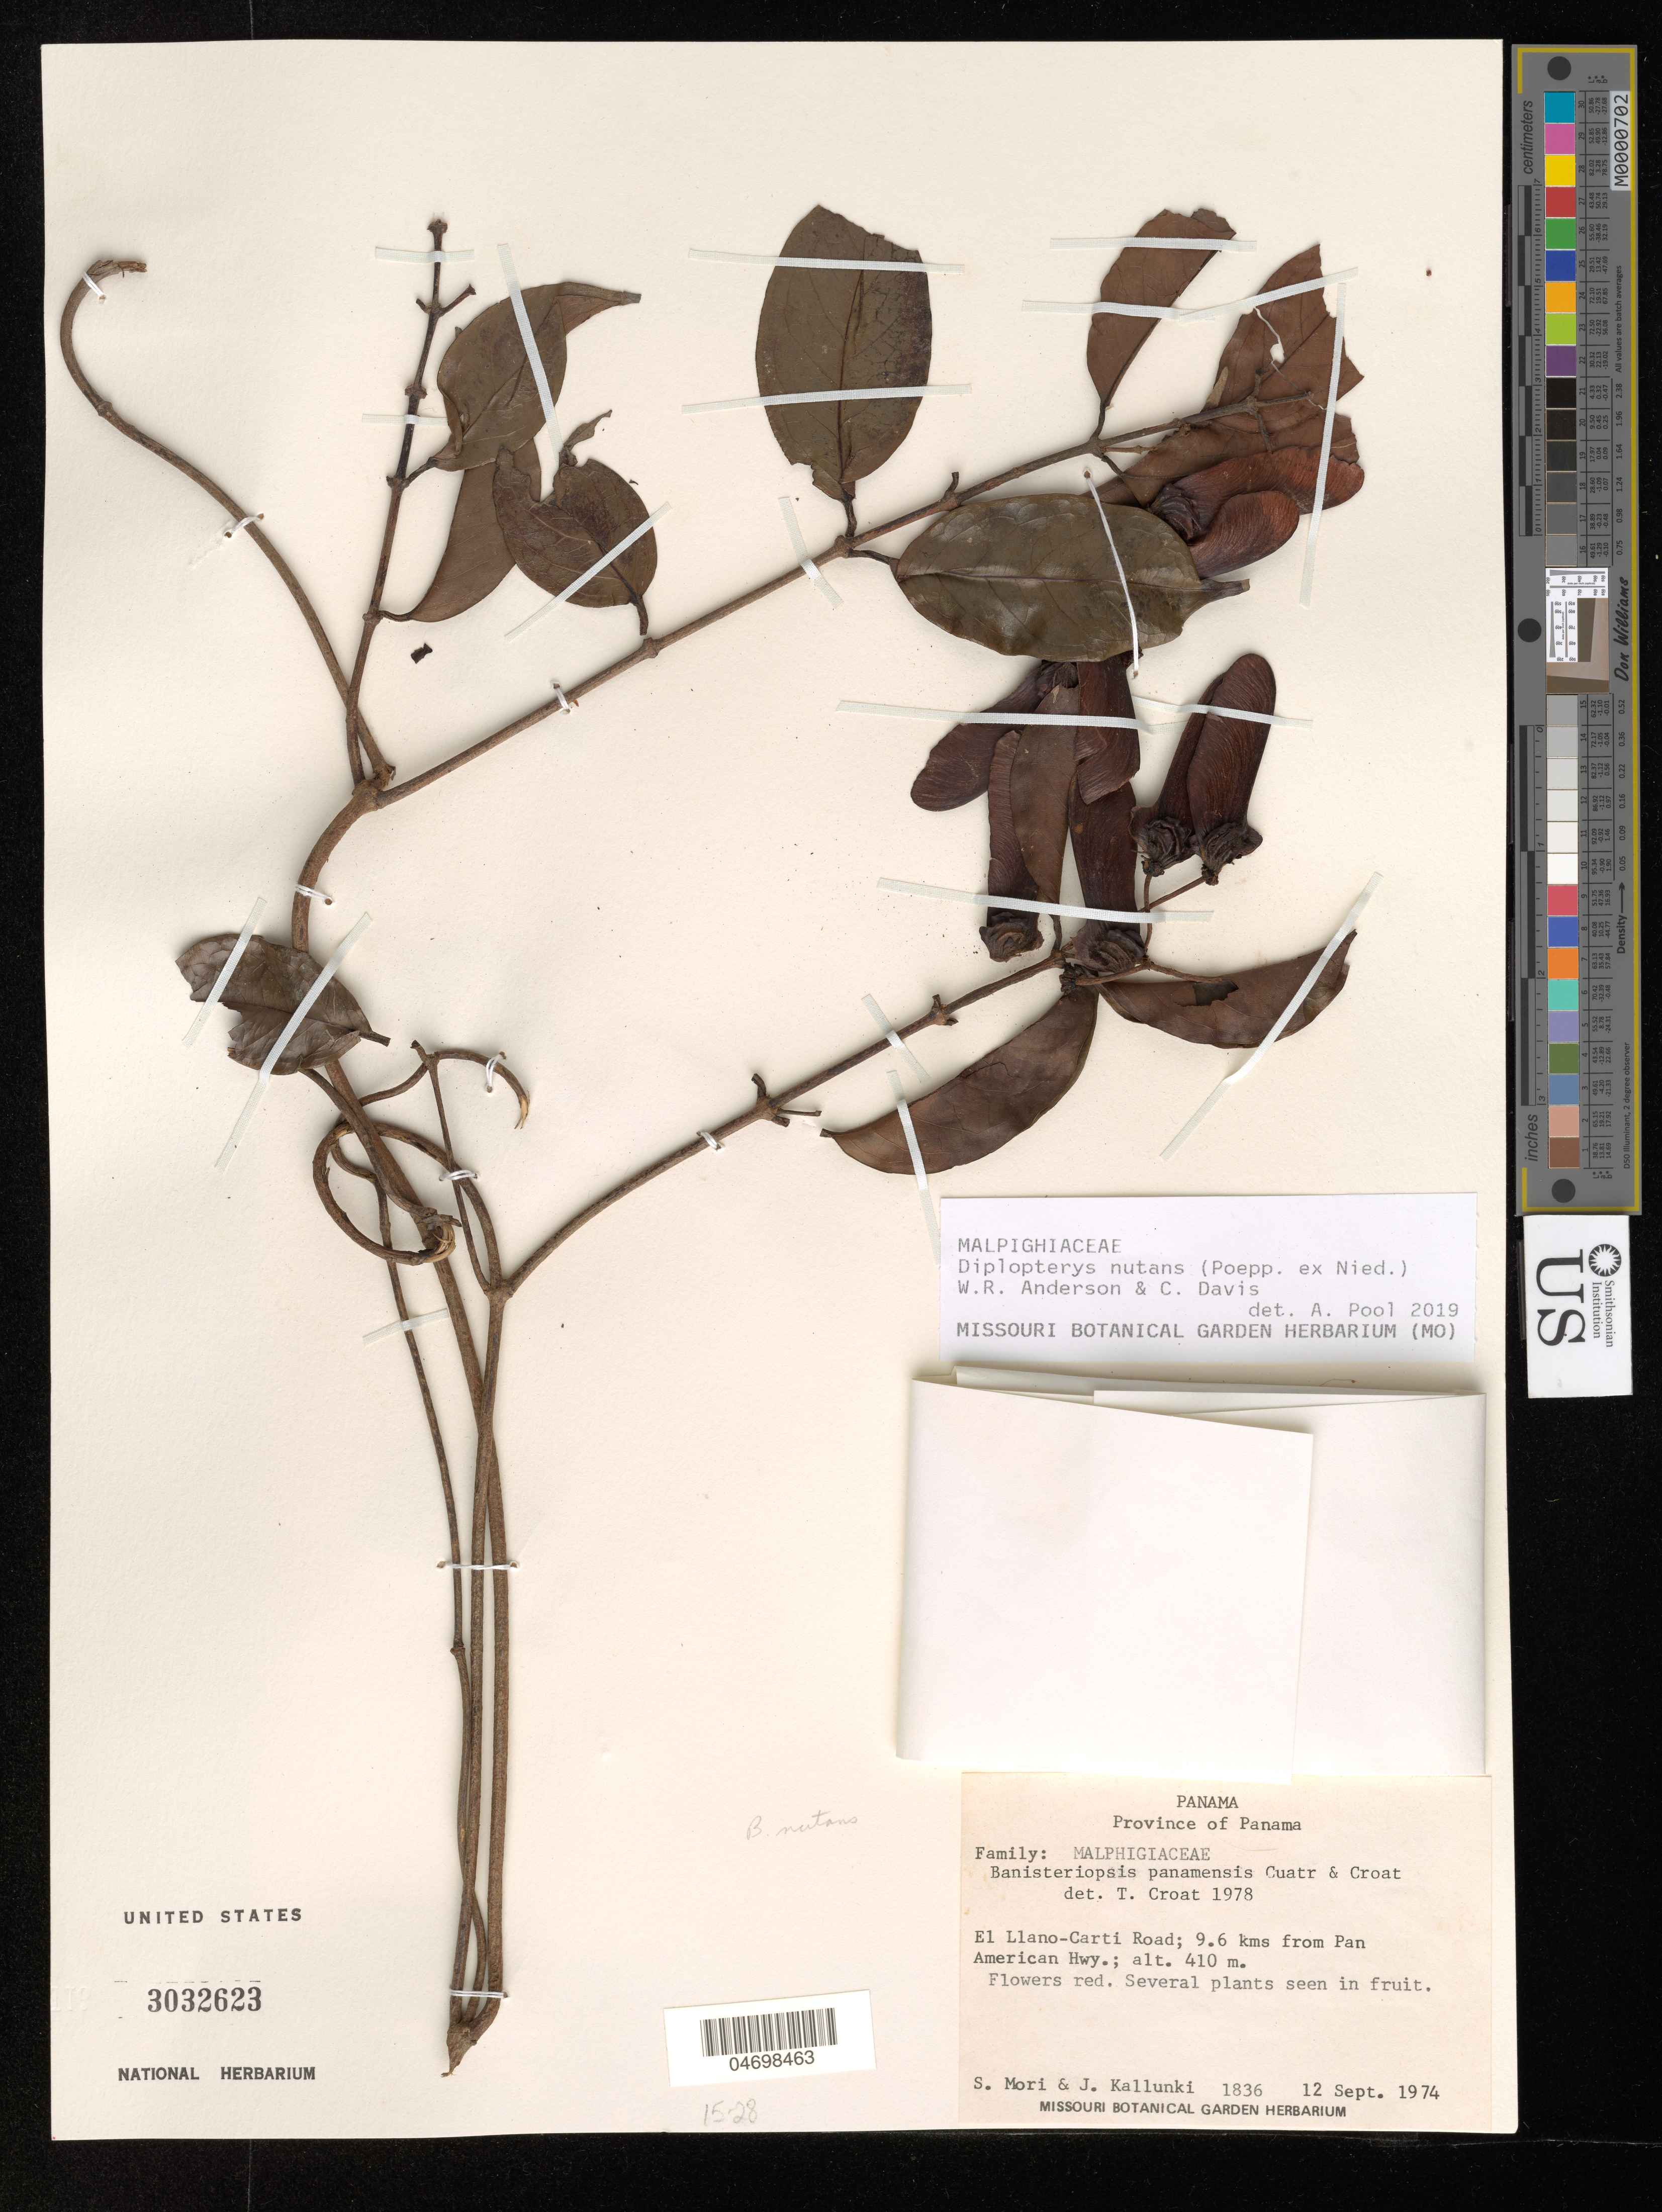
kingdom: Plantae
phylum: Tracheophyta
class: Magnoliopsida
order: Malpighiales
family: Malpighiaceae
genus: Diplopterys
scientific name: Diplopterys nutans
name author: (Poepp. ex Nied.) W.R. Anderson & C. Davis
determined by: Pool, A., (MO), Missouri Botanical Garden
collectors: S. Mori & J. Kallunki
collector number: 1836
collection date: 1974-09-12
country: Panama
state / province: Panamá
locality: El Llano-Carti Road; 9.6 km from Pan American Hwy.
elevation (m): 410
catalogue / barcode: US 3032623